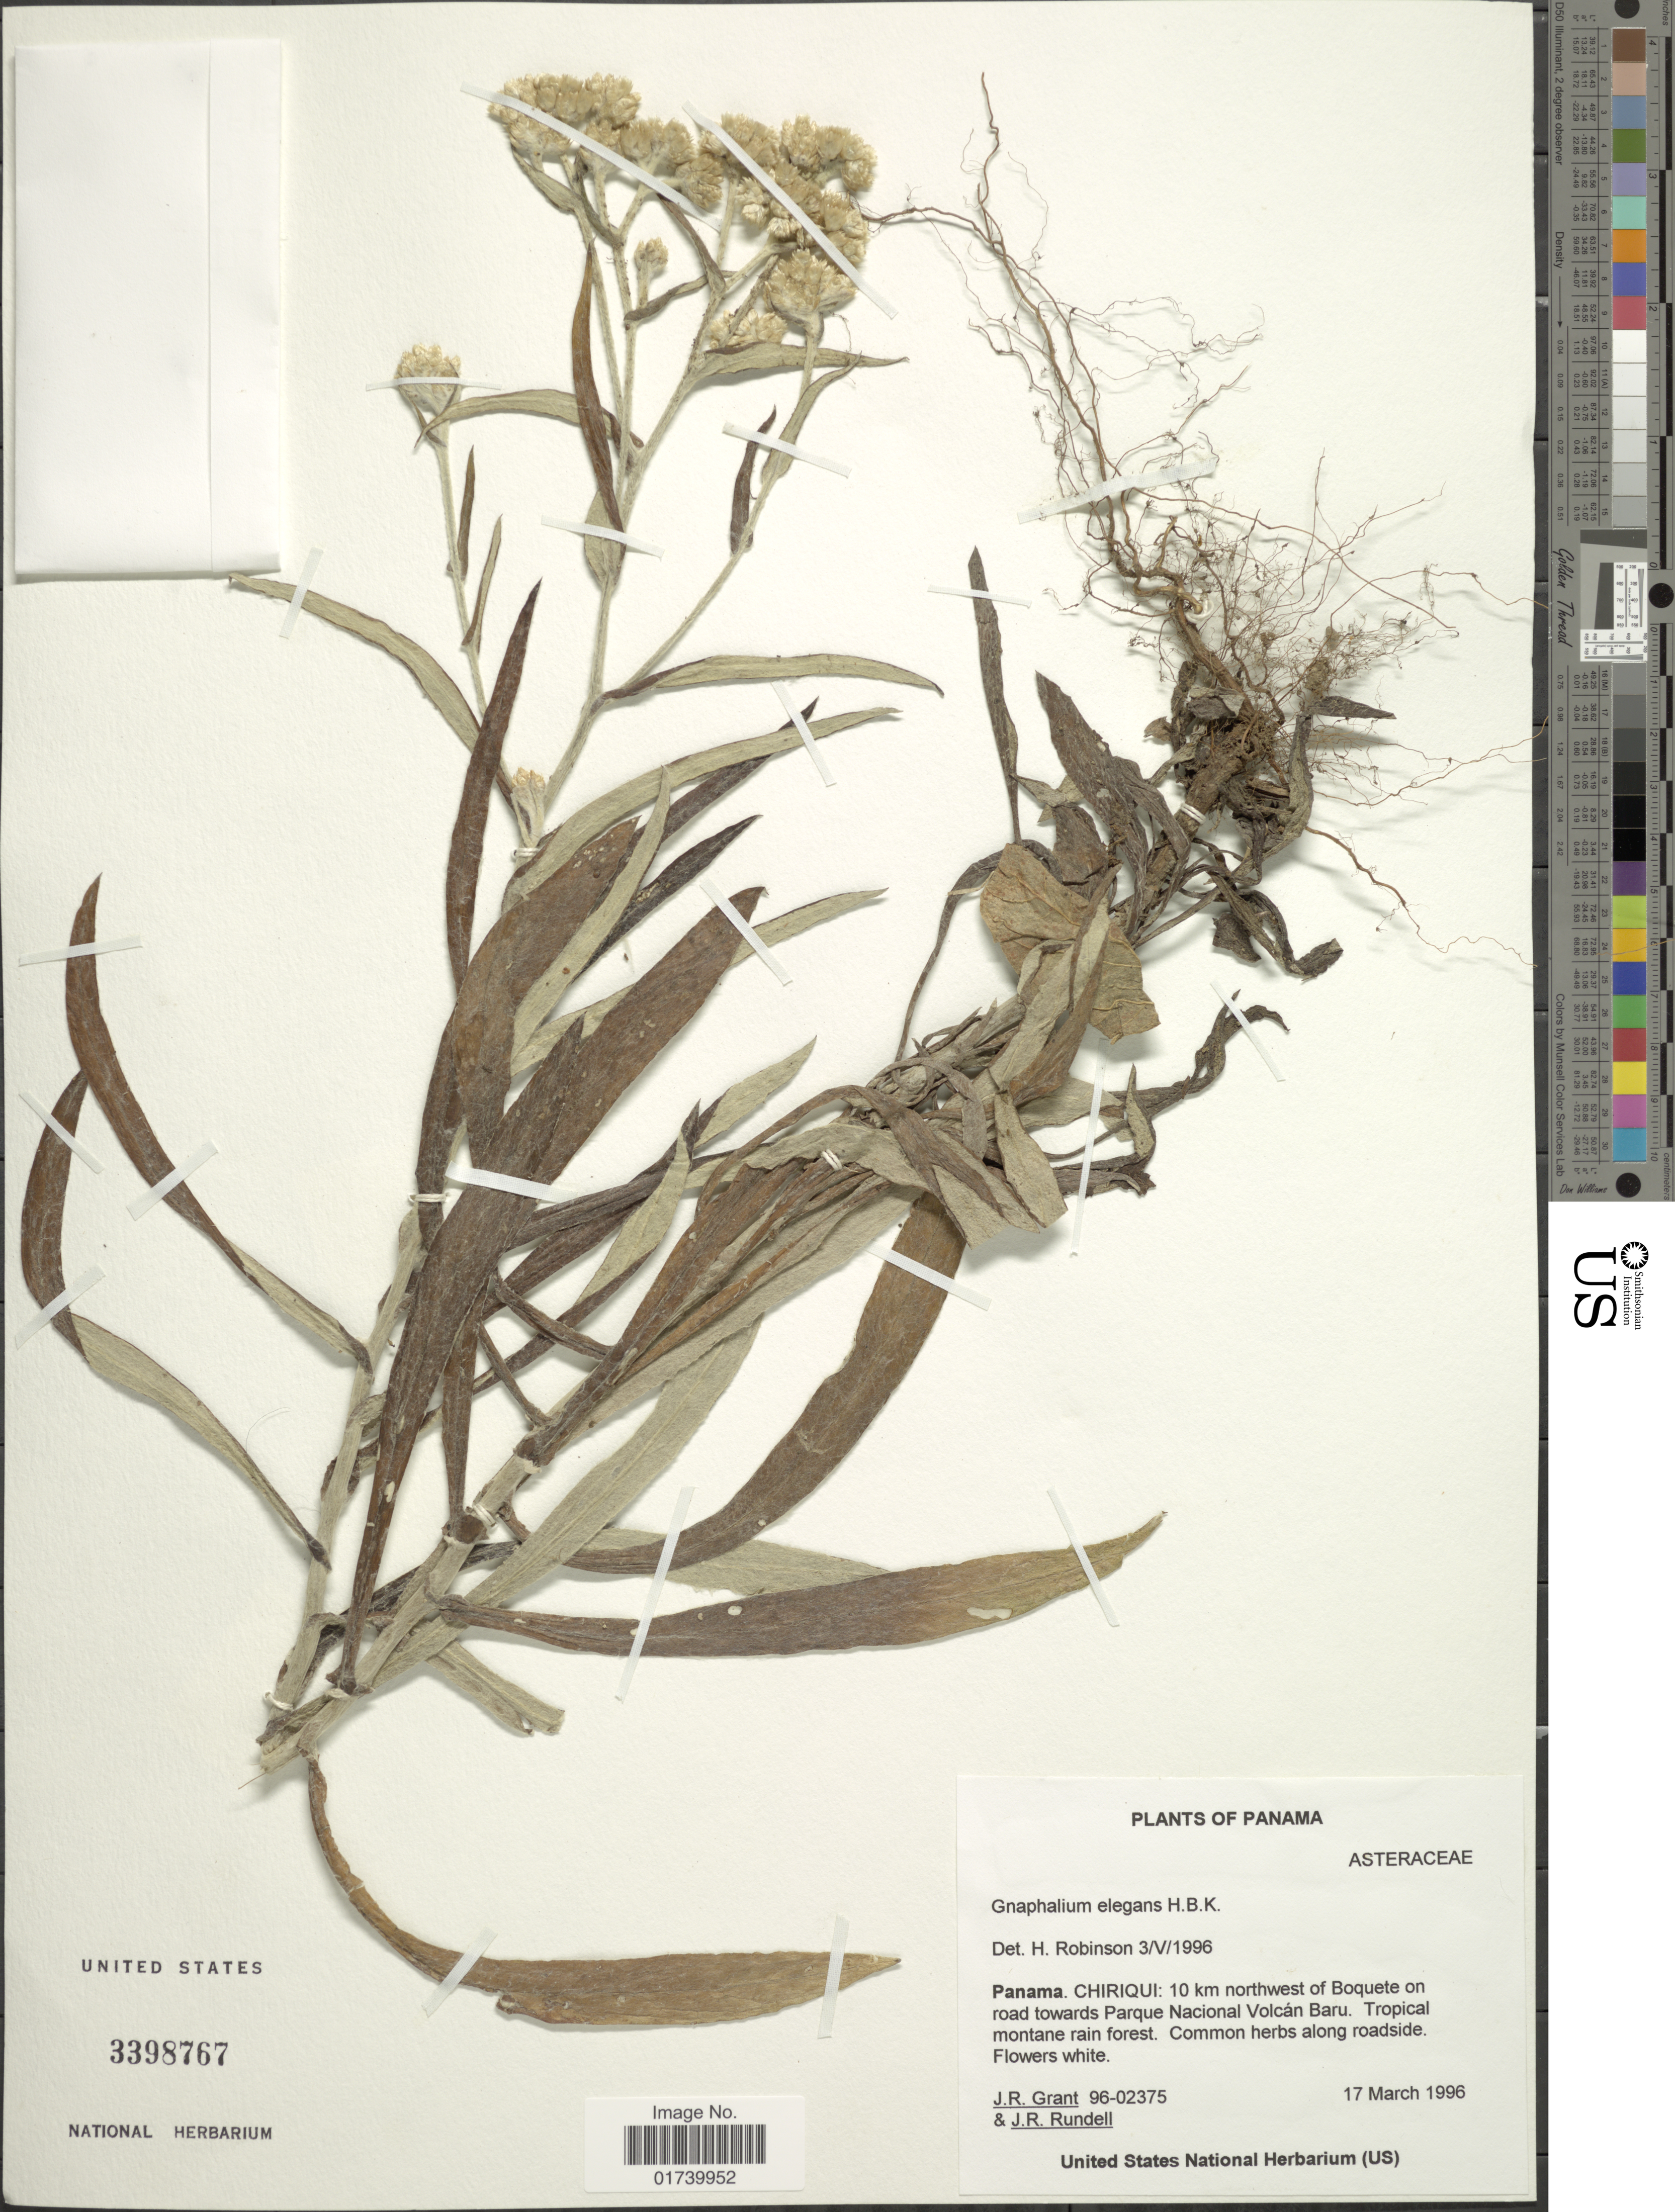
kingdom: Plantae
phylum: Tracheophyta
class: Magnoliopsida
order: Asterales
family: Asteraceae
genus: Pseudognaphalium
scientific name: Pseudognaphalium elegans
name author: (Kunth) Kartesz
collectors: J. Grant & J. R. Rundell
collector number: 96-02375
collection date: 1996-03-17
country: Panama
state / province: Chiriqui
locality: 10 km northwest of Boquete on road towards Parque National Volcan Baru.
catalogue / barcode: US 3398767